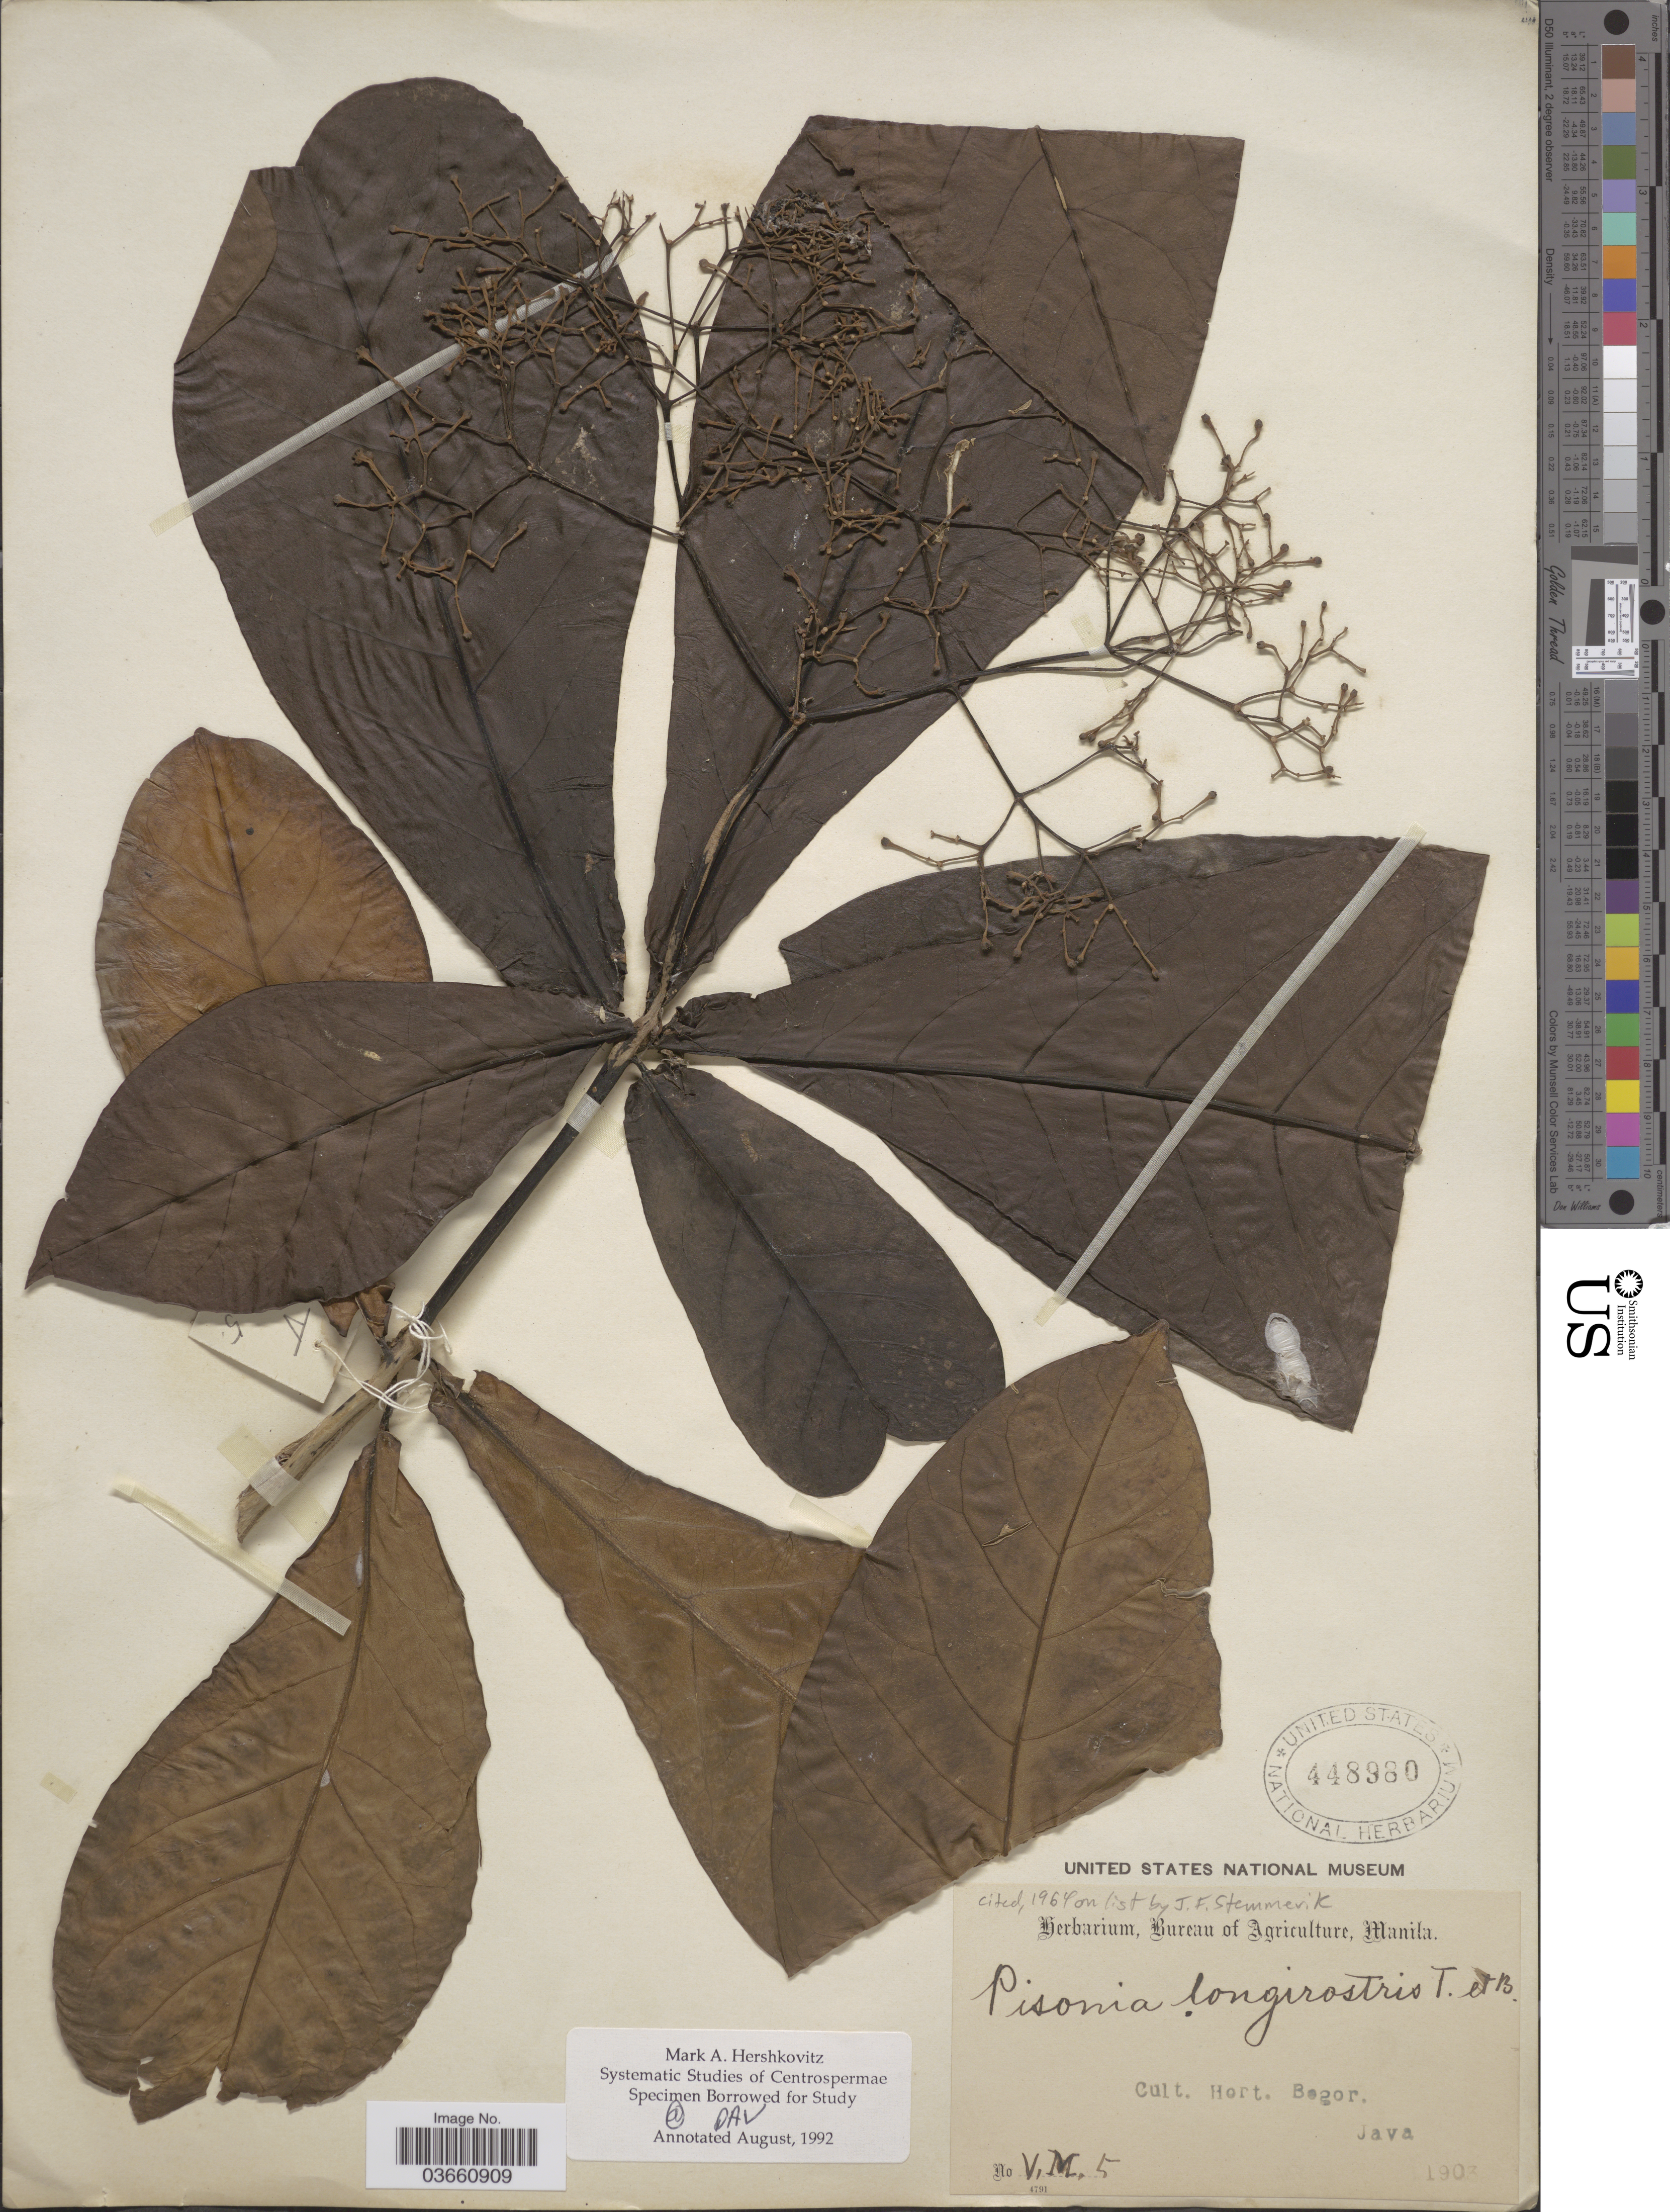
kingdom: Plantae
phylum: Tracheophyta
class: Magnoliopsida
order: Caryophyllales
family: Nyctaginaceae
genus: Ceodes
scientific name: Ceodes longirostris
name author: (Teijsm. & Binn.) Merr. & L.M. Perry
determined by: Wagner, W. L., (BOT), Smithsonian Institution - National Museum of Natural History (UNITED STATES)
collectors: ex Herb. Bur. Agric. Manila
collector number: V,M, 5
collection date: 1903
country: Indonesia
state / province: Java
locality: Hort. Bogor.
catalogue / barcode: US 448980